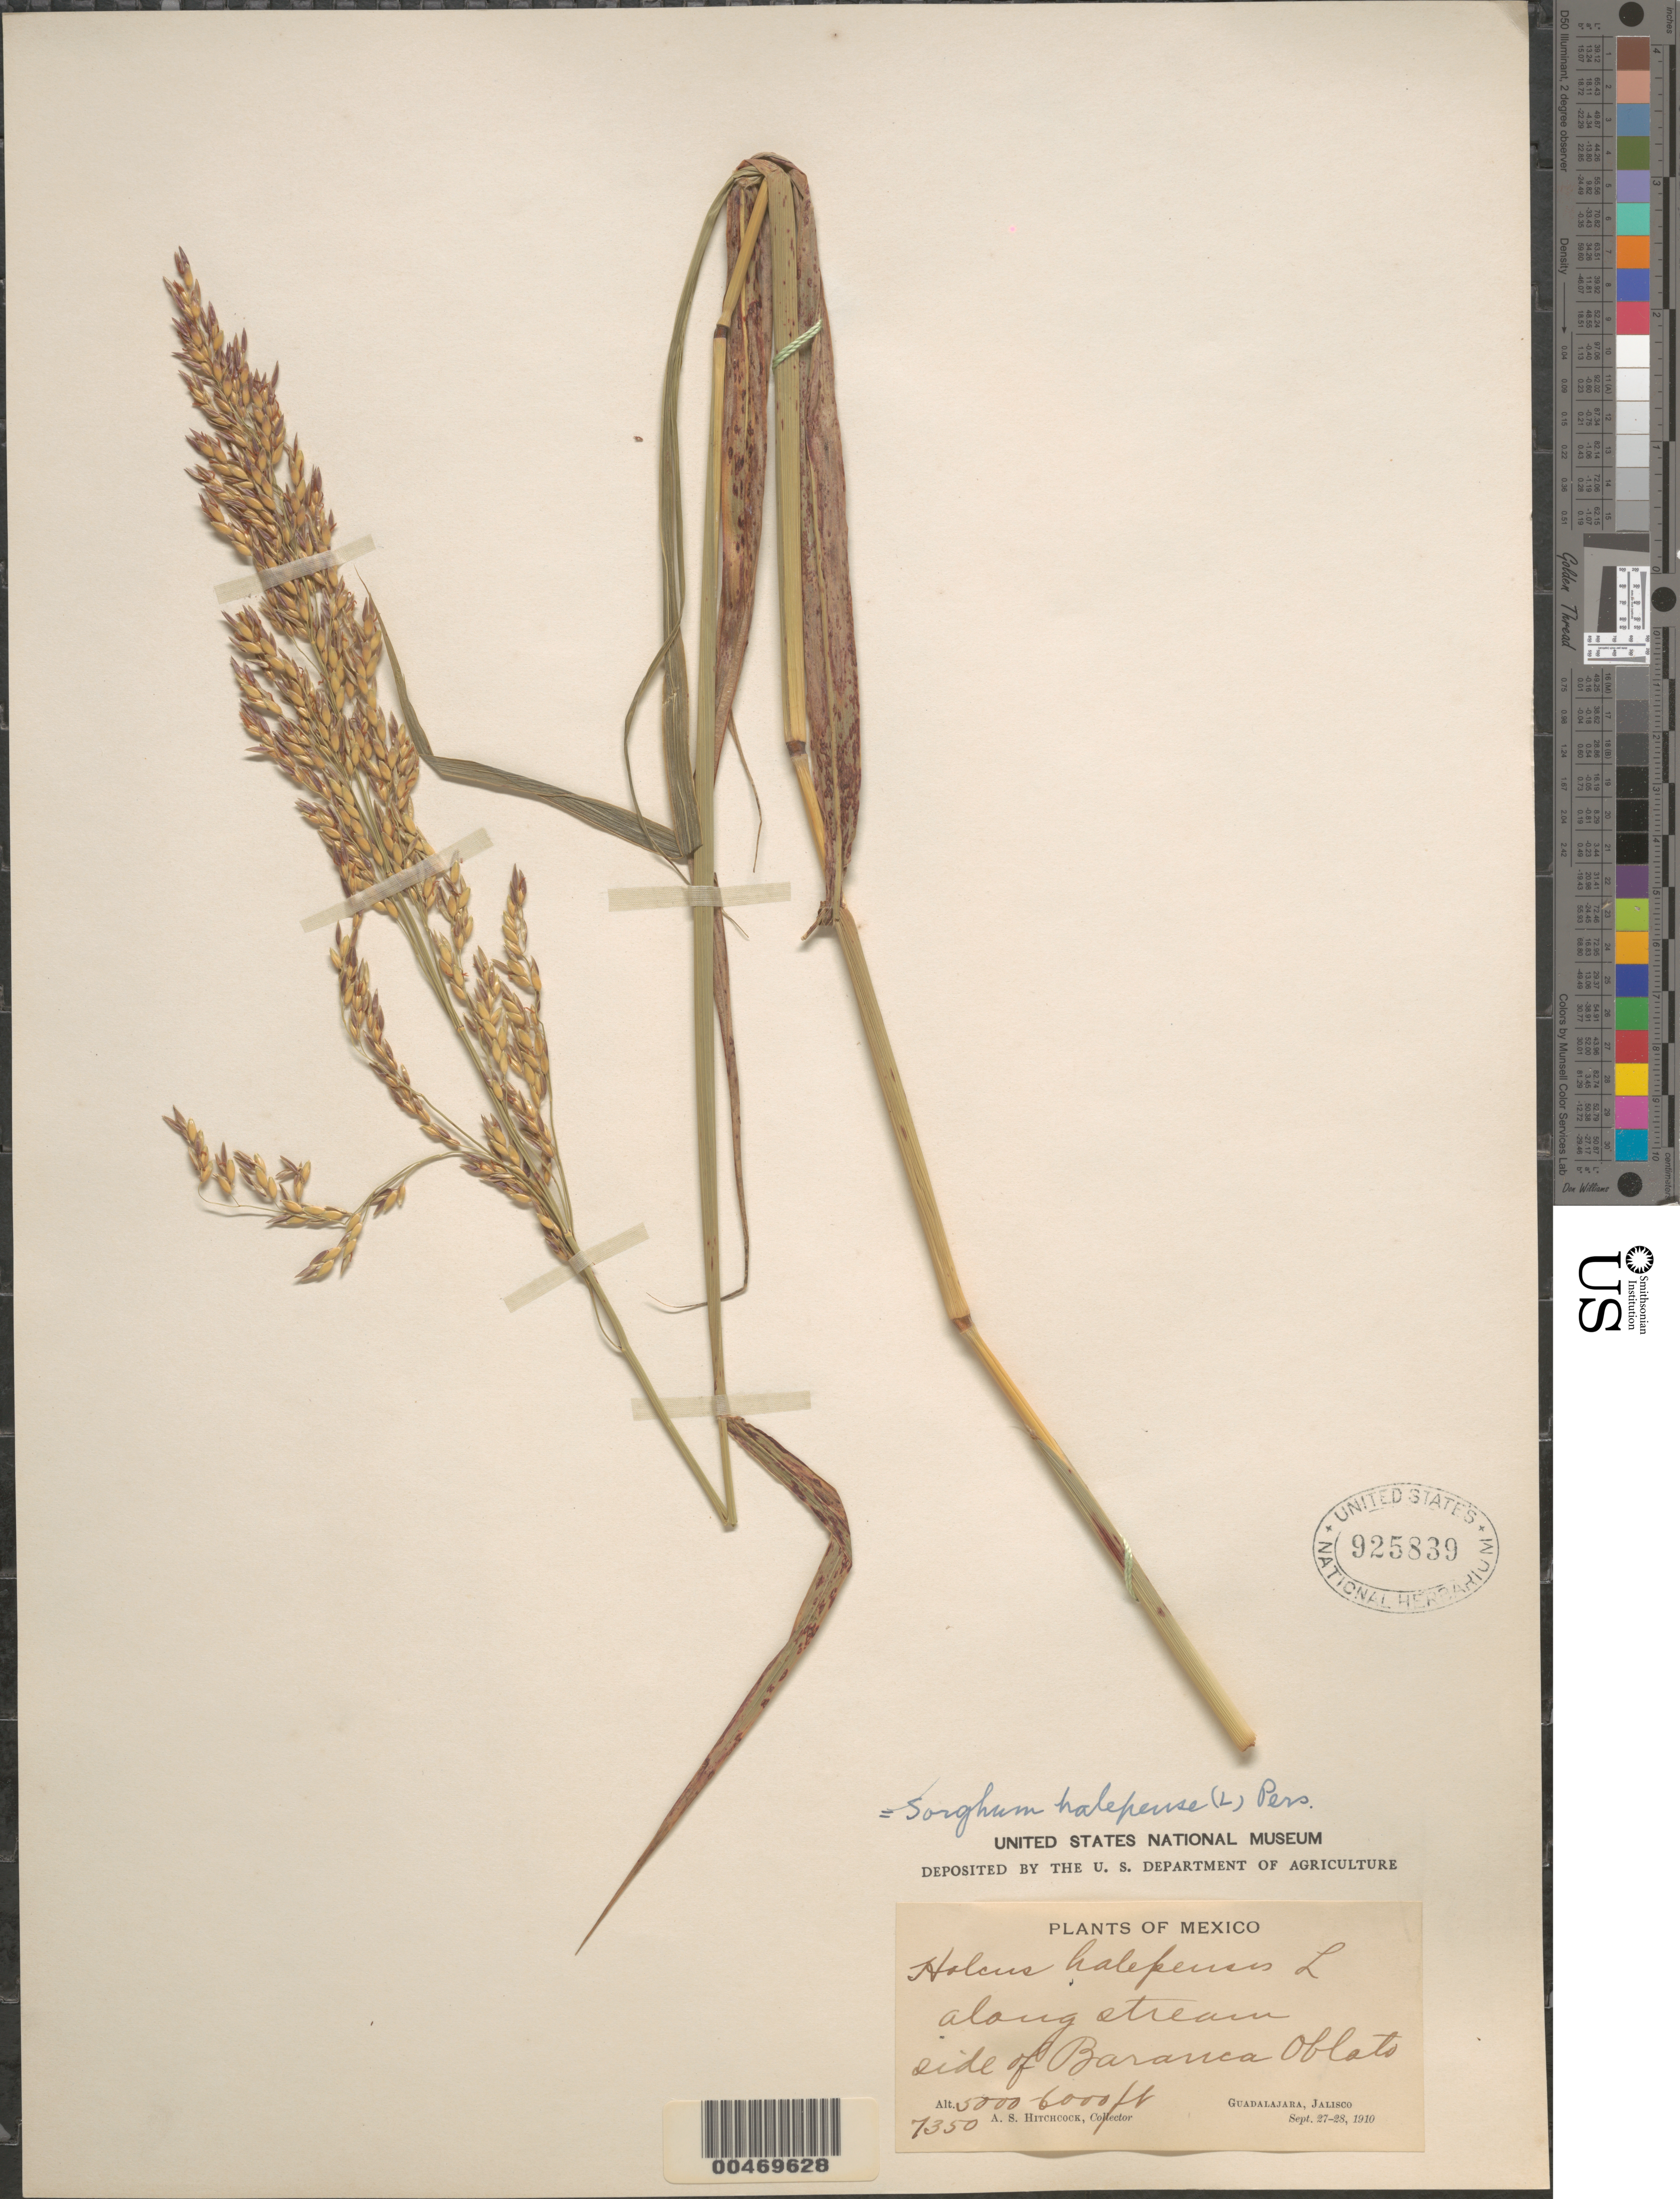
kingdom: Plantae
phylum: Tracheophyta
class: Liliopsida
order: Poales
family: Poaceae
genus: Sorghum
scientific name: Sorghum halepense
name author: (L.) Pers.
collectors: A. S. Hitchcock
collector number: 7350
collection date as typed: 27 Sep 1910 to 28 Sep 1910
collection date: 1910-09-27/1910-09-28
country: Mexico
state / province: Jalisco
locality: Side of Baranca Oblato, Guadalajara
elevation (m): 1524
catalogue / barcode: US 925839